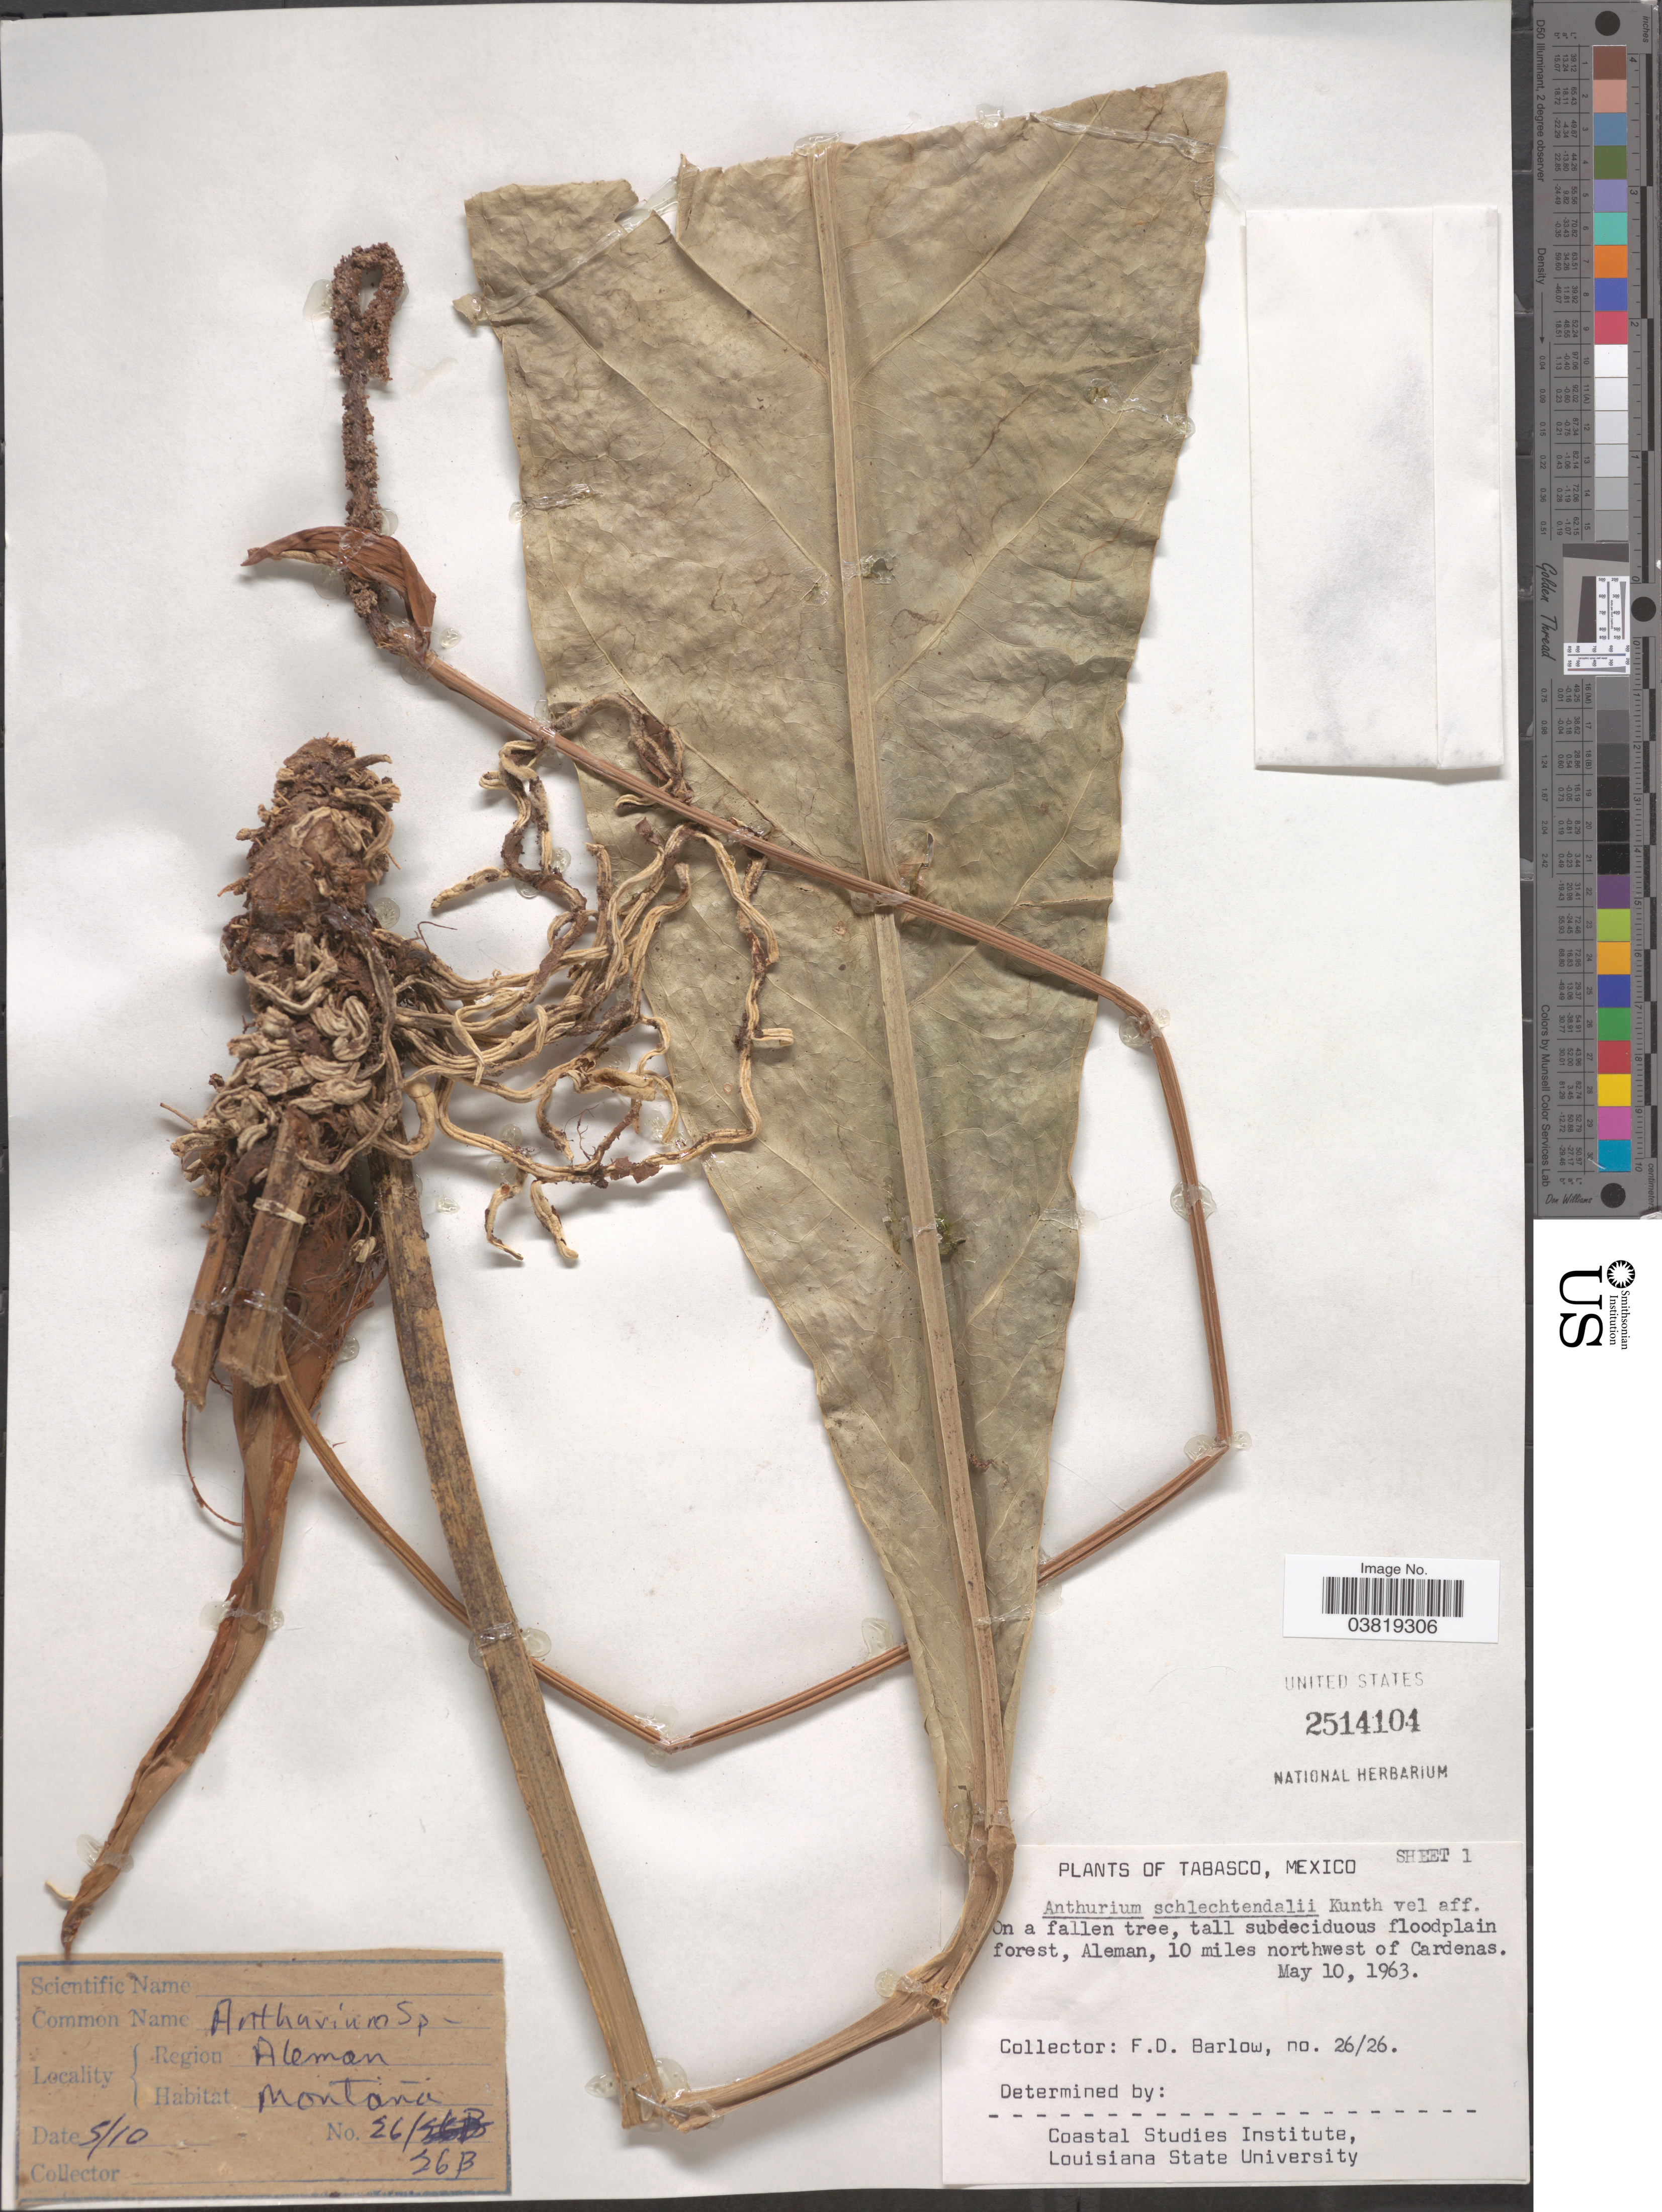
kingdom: Plantae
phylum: Tracheophyta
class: Liliopsida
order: Alismatales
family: Araceae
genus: Anthurium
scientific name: Anthurium schlechtendalii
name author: Kunth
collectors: F. D. Barlow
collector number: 26/26B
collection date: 1963-05-10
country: Mexico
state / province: Tabasco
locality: Region Aleman, 10 miles northwest of Cardenas.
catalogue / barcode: US 2514104